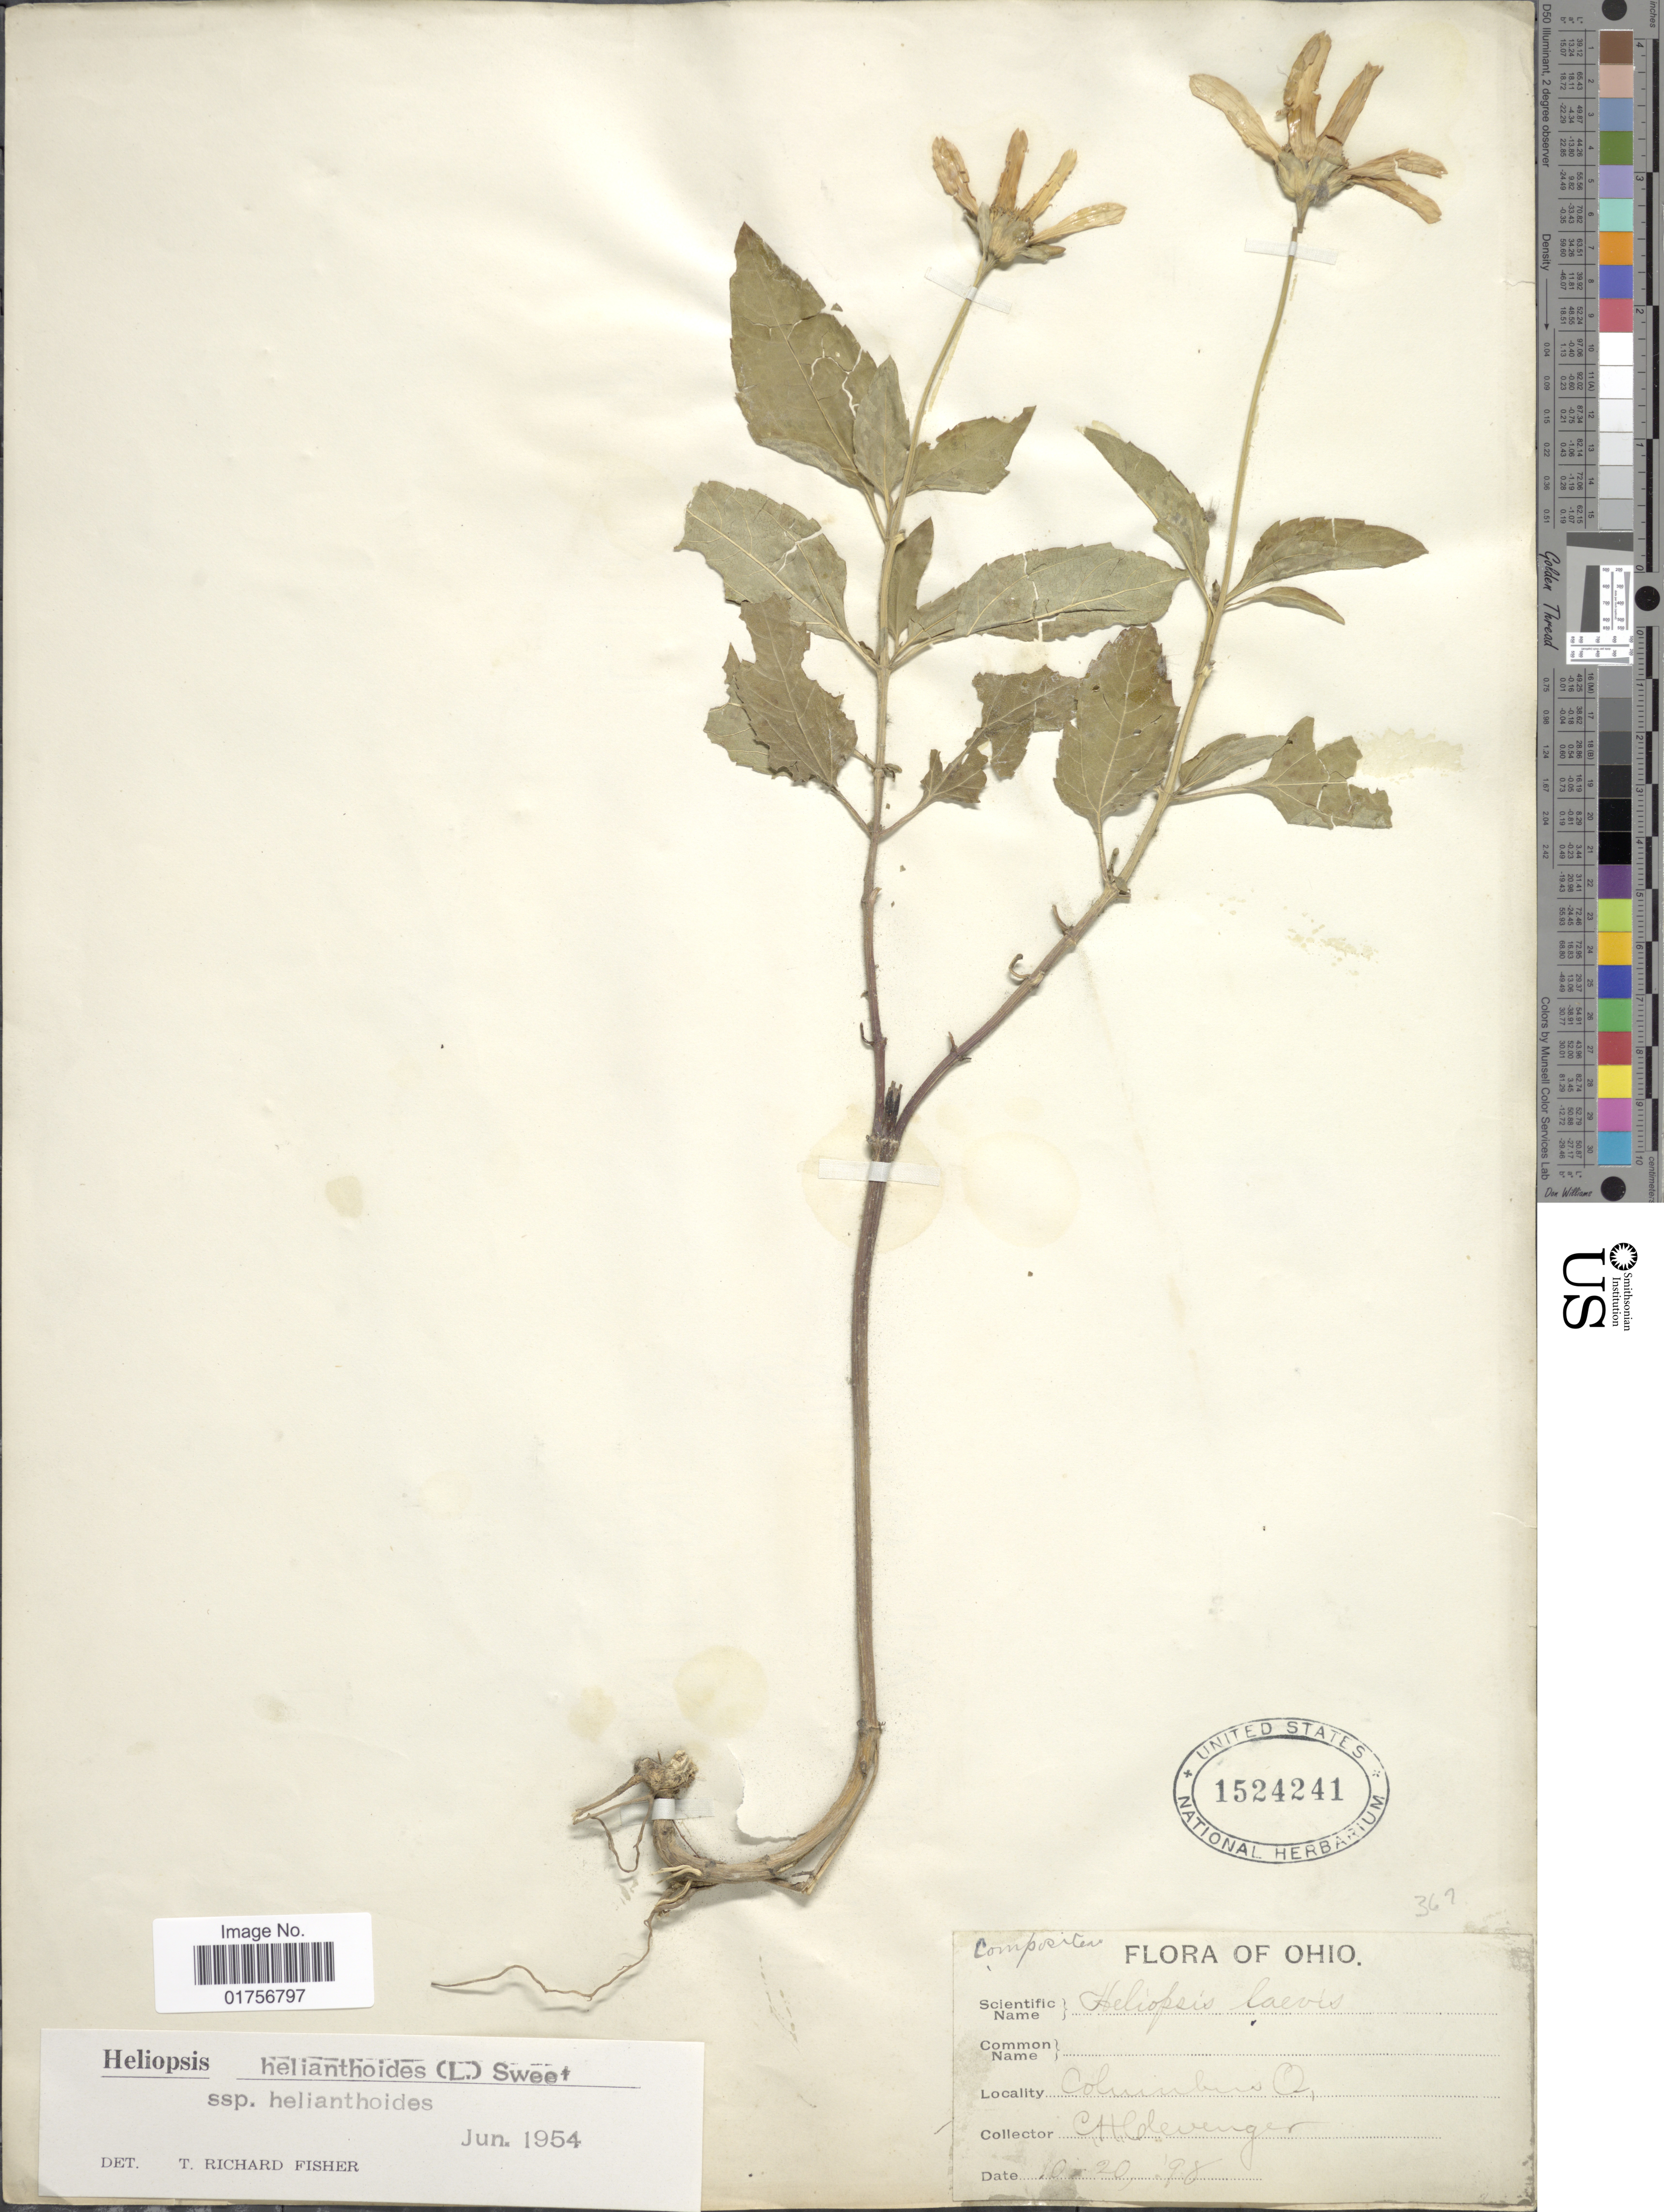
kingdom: Plantae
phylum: Tracheophyta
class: Magnoliopsida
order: Asterales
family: Asteraceae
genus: Heliopsis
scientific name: Heliopsis helianthoides subsp. helianthoides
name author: (L.) Sweet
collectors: C. H. Clevenger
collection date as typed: Transcribed d/m/y: 20/10/98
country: United States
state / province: Ohio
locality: Columbus Co.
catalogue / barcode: US 1524241